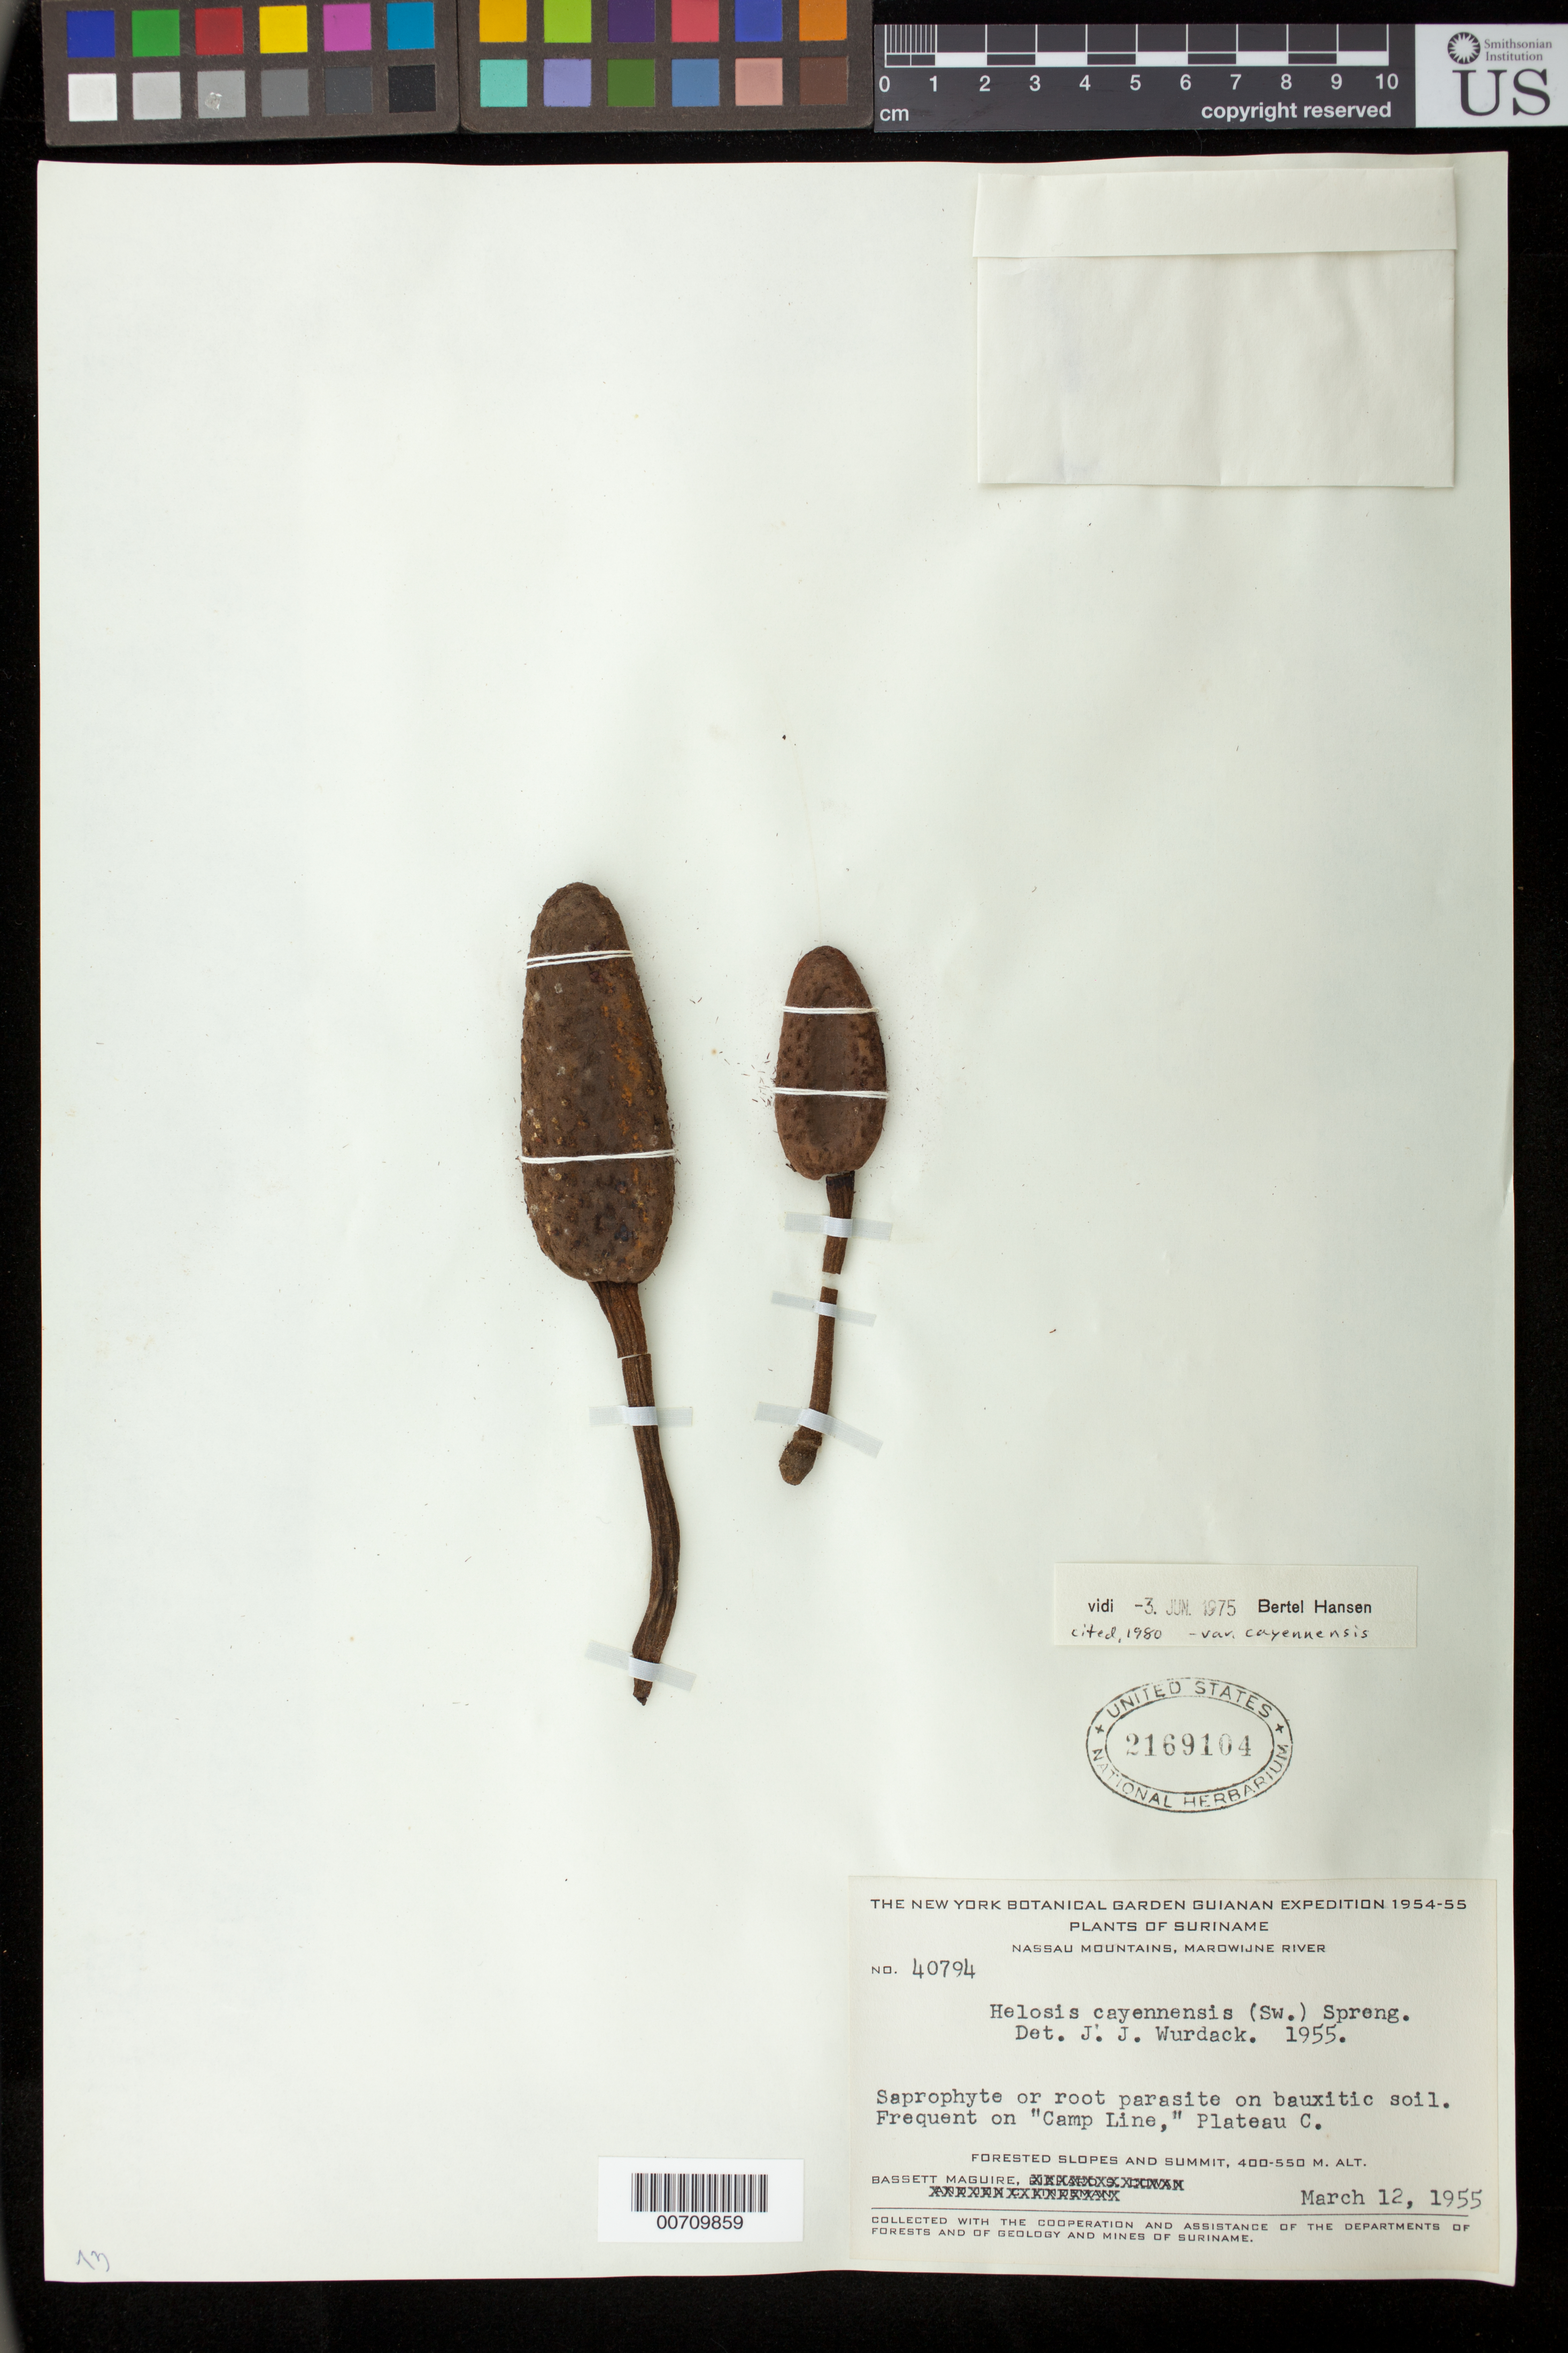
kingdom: Plantae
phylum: Tracheophyta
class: Magnoliopsida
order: Santalales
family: Balanophoraceae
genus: Helosis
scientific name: Helosis cayennensis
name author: (Sw.) Spreng.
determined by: Wurdack, John J., (US), US (UNITED STATES)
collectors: B. Maguire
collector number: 40794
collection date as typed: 12-Mar-55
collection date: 1955-03-12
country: Suriname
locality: Nassau Mts., Marowijne R., Plateau C, on "Camp Line"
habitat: On bauxite, forested slopes and summit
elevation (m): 400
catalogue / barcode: US 2169104